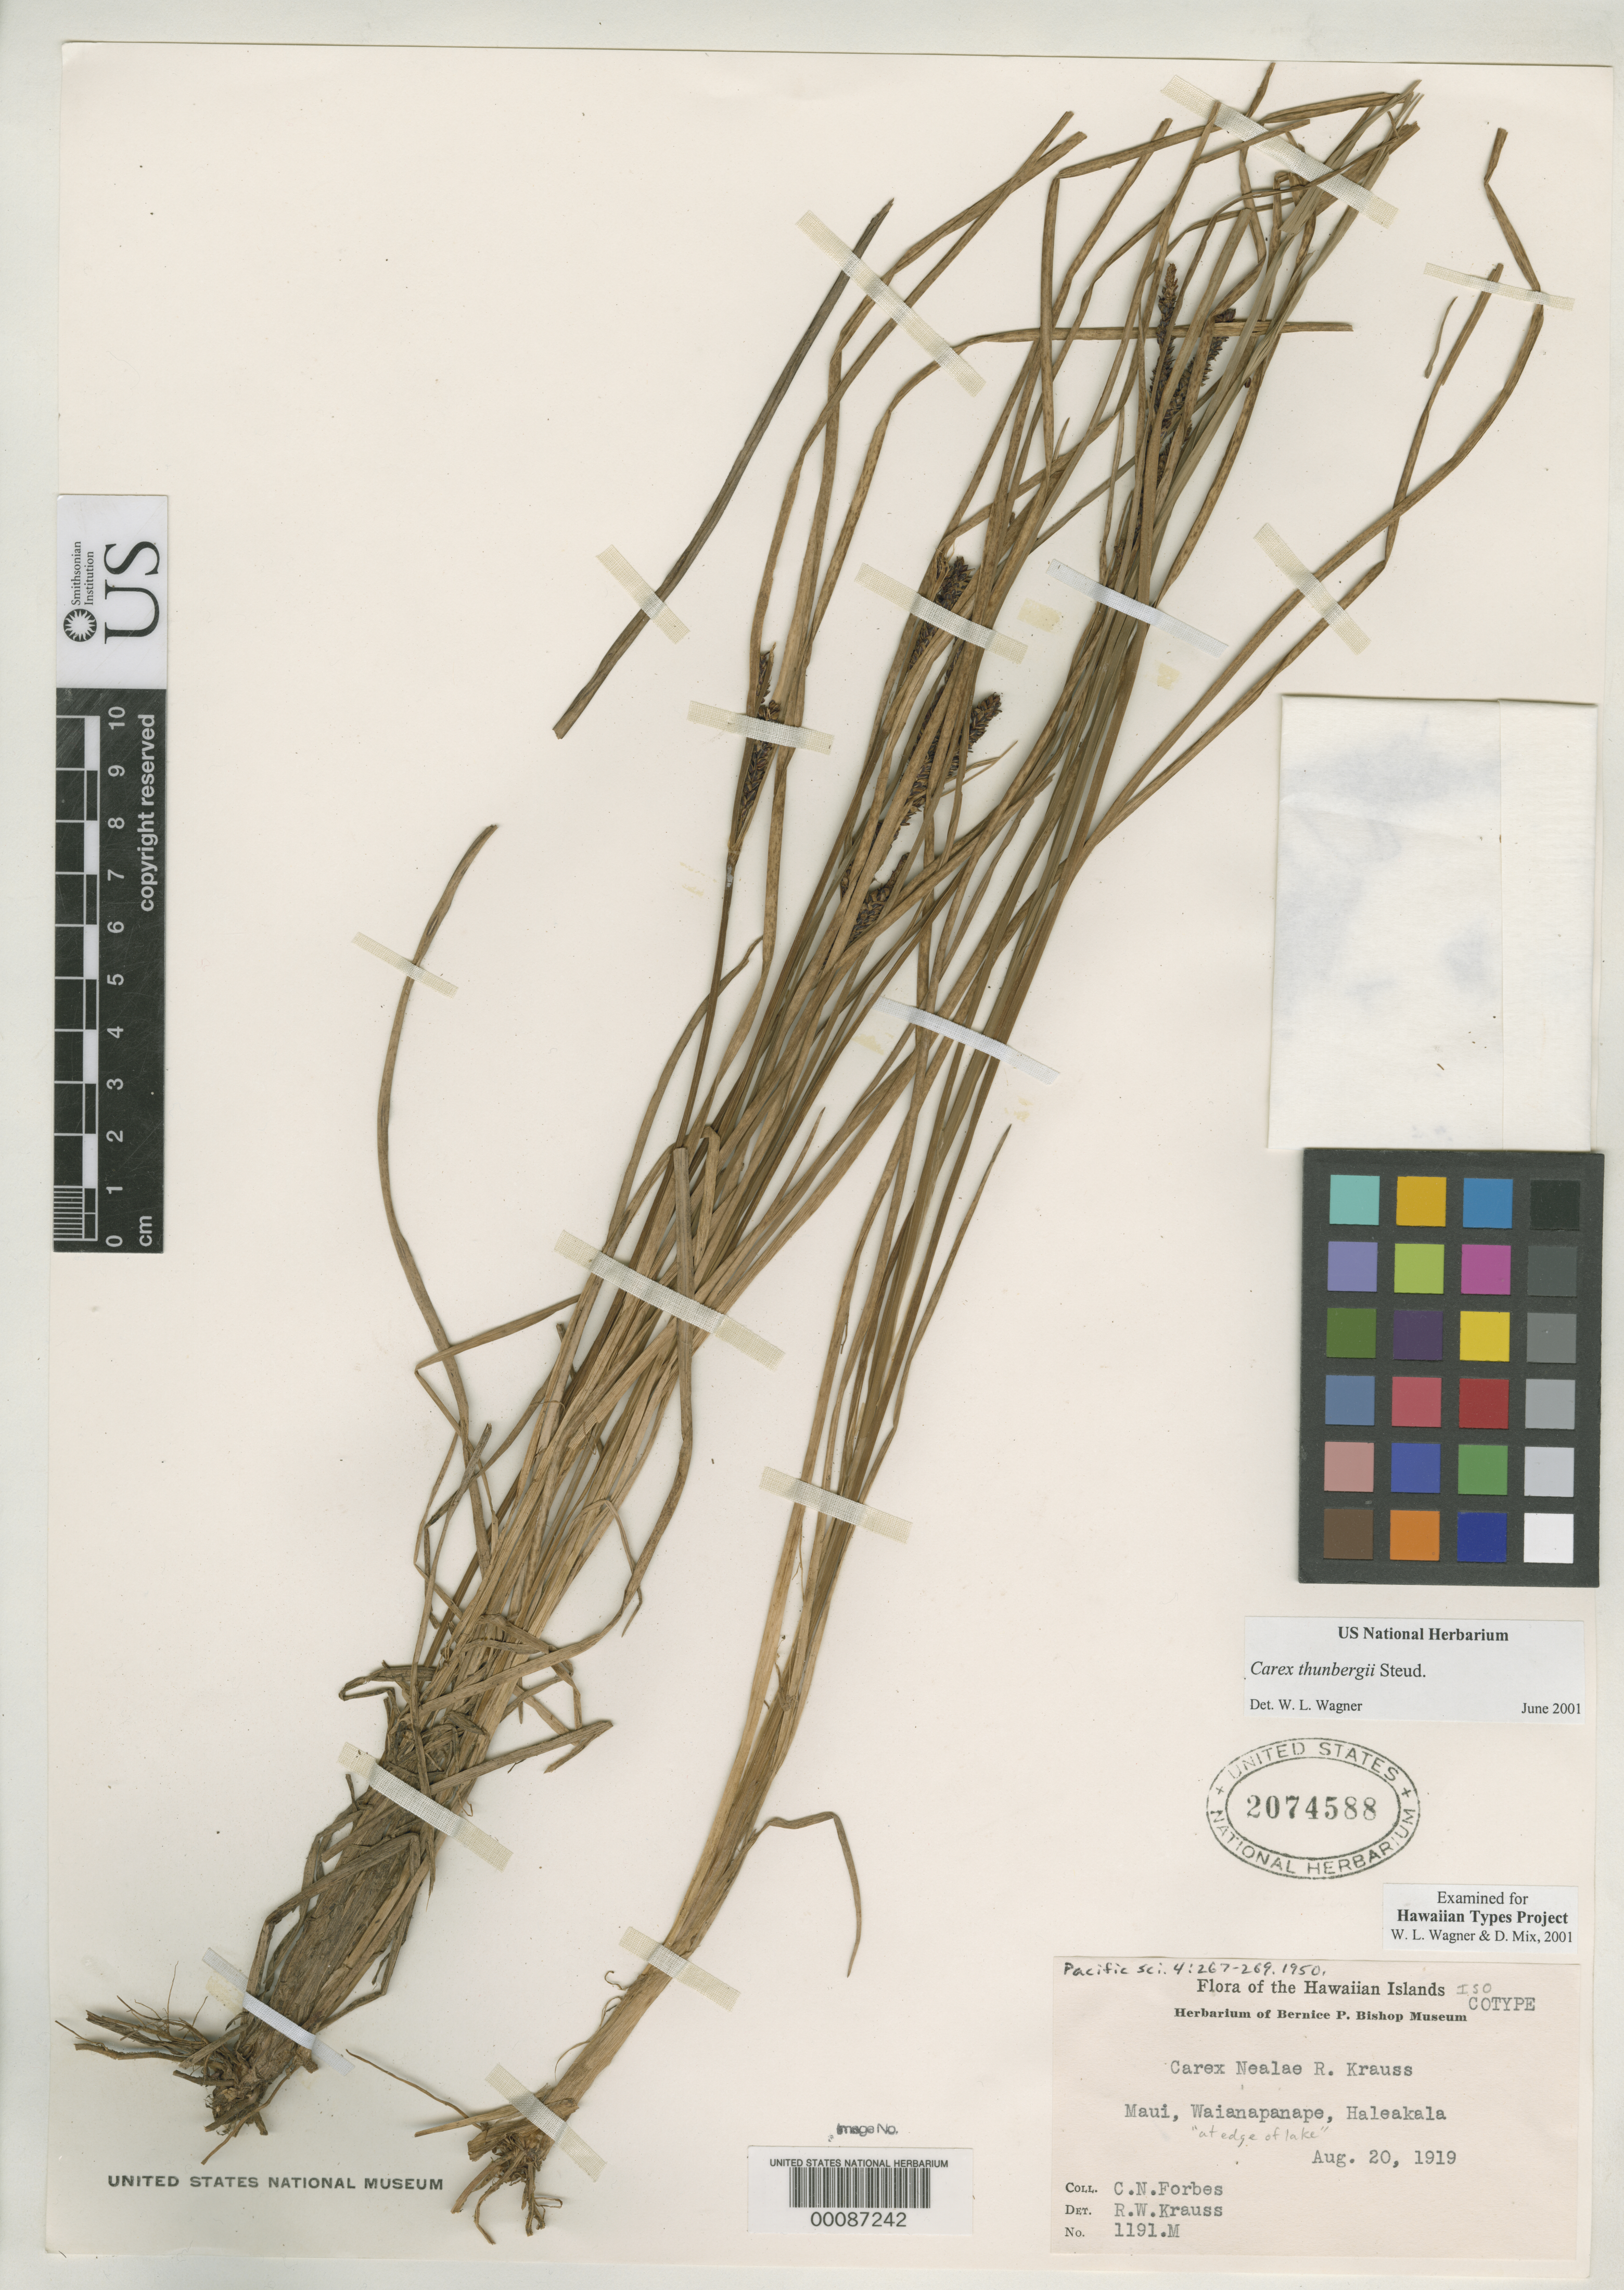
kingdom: Plantae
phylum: Tracheophyta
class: Liliopsida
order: Poales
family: Cyperaceae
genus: Carex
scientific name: Carex nealiae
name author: R.W. Krauss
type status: Isotype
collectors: C. N. Forbes & R. Krauss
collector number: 1191.M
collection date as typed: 20 Aug 1919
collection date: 1919-08-20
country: United States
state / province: Hawaii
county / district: Maui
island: Maui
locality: Maui, Waianapanape, Haleakala.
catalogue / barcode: US 2074588